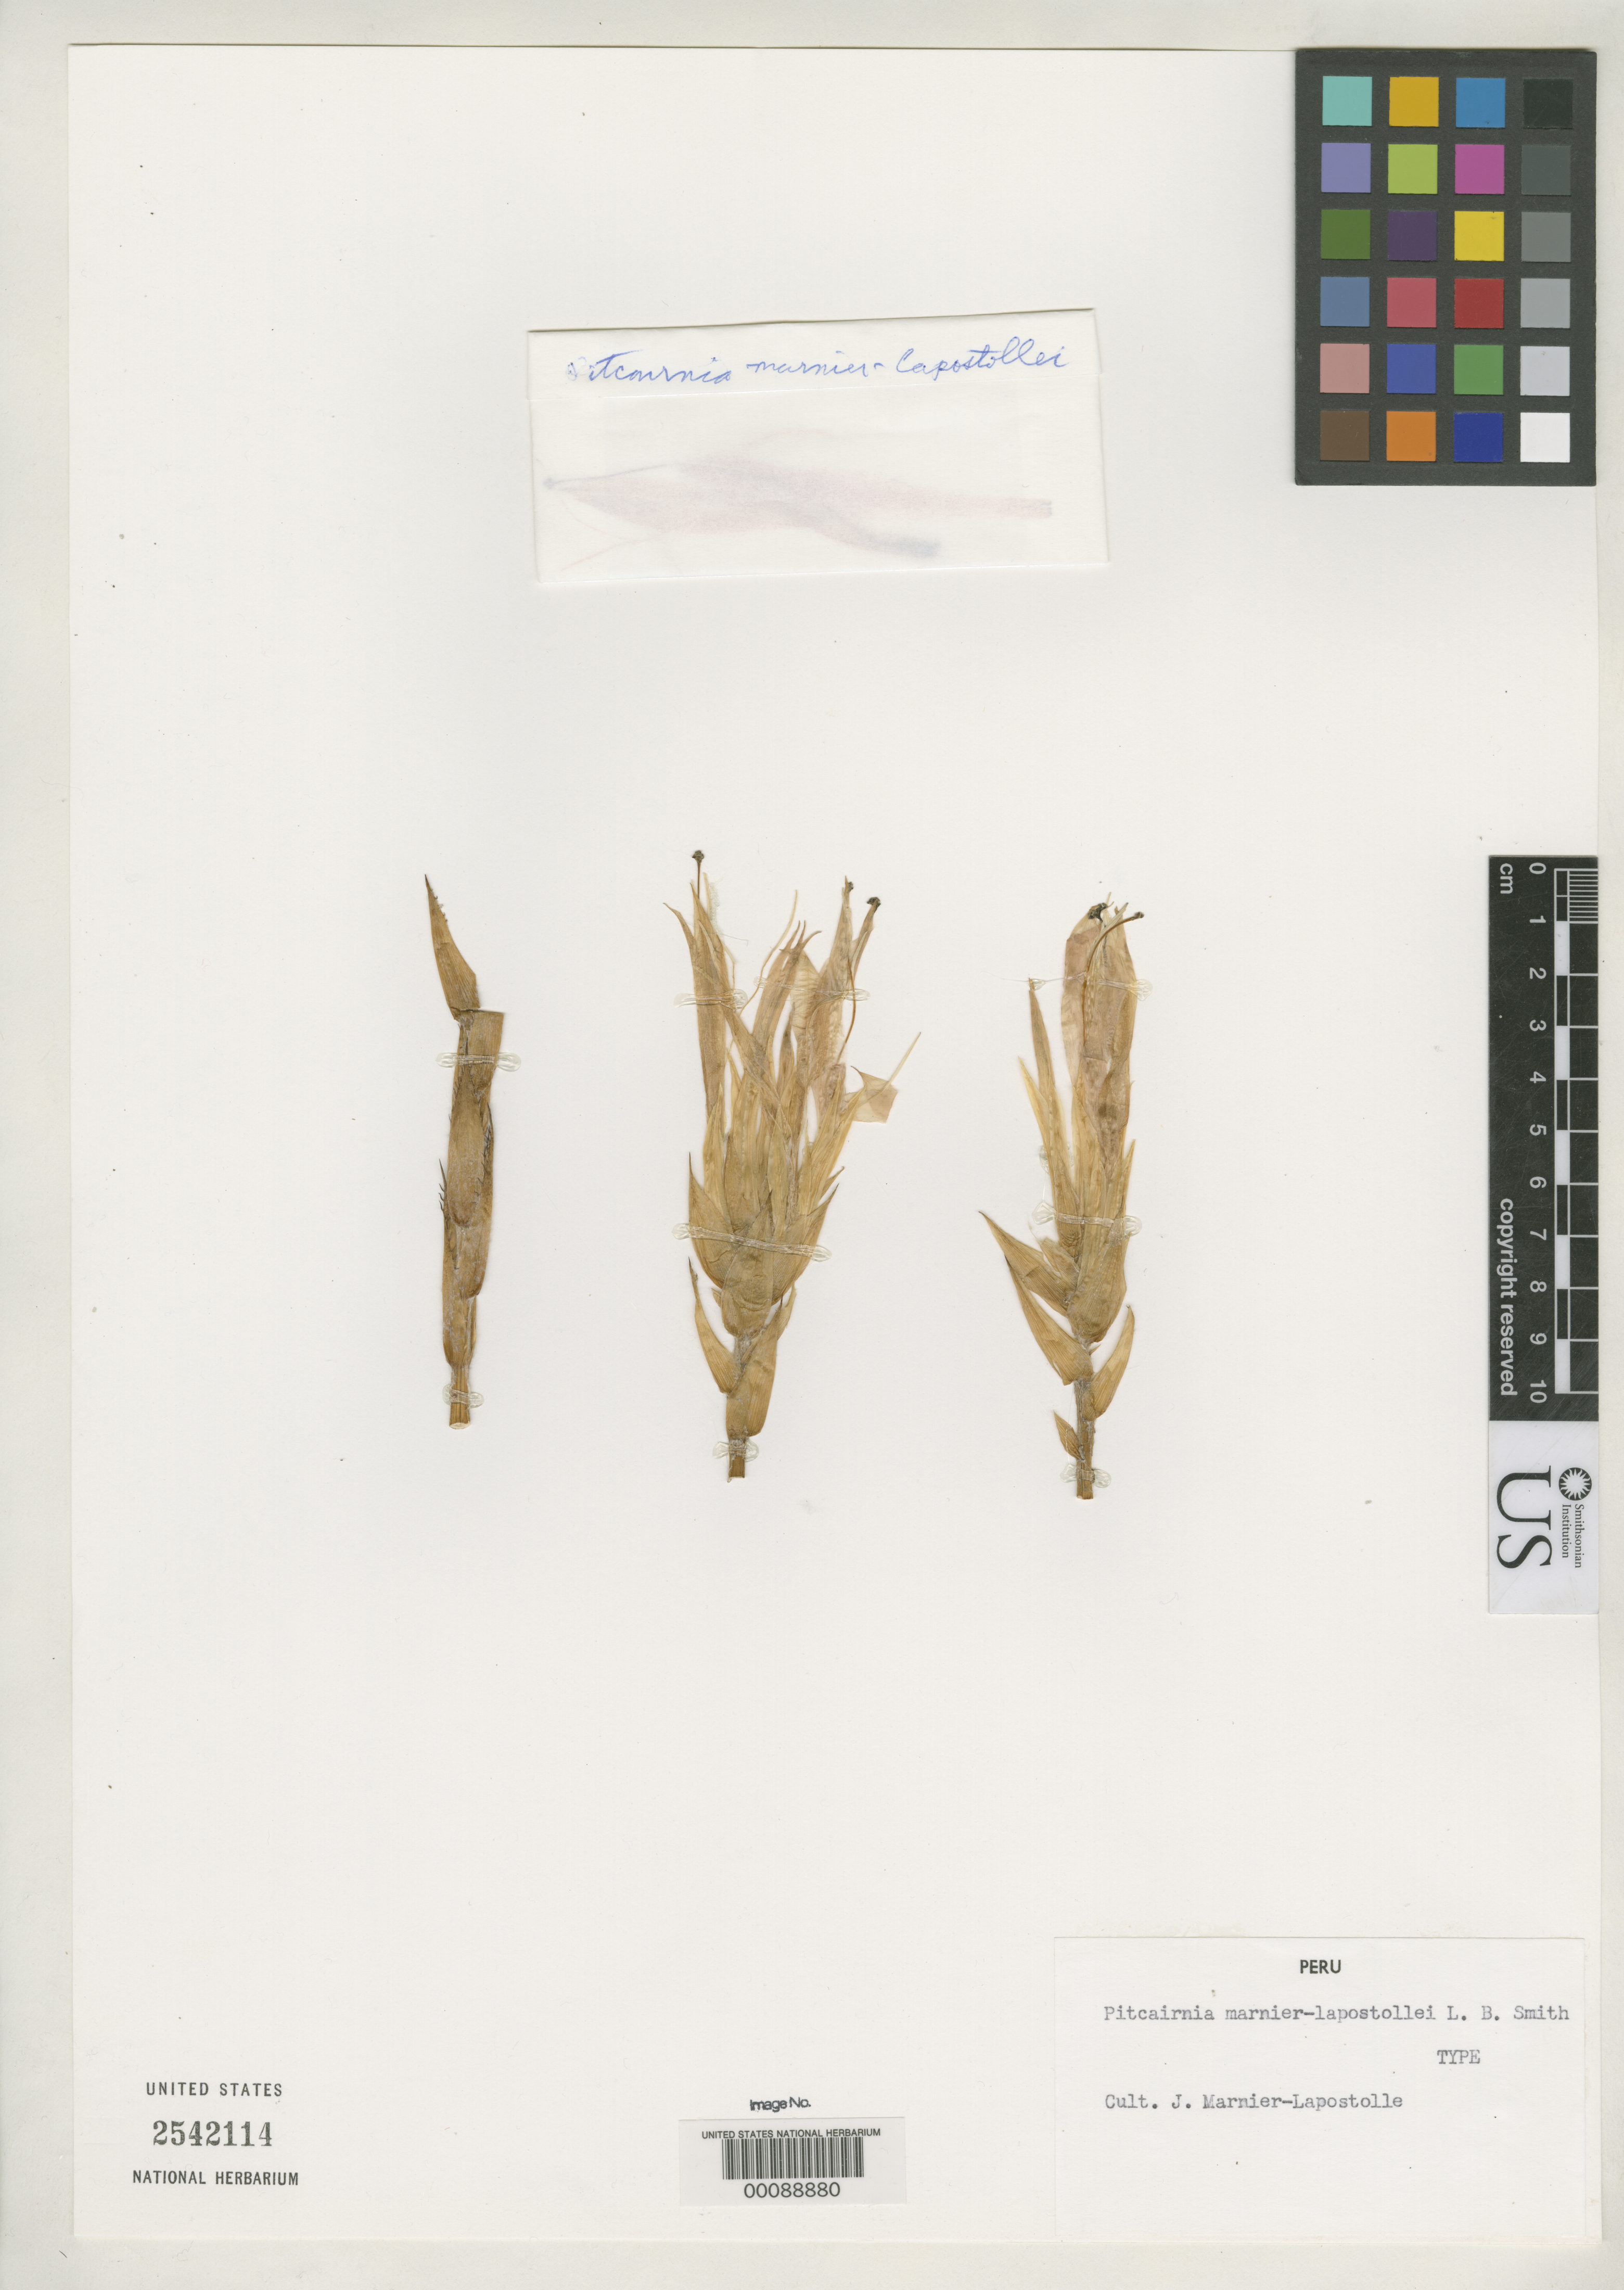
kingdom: Plantae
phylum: Tracheophyta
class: Liliopsida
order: Poales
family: Bromeliaceae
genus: Pitcairnia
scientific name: Pitcairnia marnier-lapostollei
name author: L.B. Sm.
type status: Holotype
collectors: J. Marnier-Lapostolle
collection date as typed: Mar 1968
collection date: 1968-03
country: Peru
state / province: San Martín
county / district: Mariscal Cáceres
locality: Rio Huallaga, margen Derecha del; Balsa Probana; dtto. Tocache Nuevo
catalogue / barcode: US 2542114